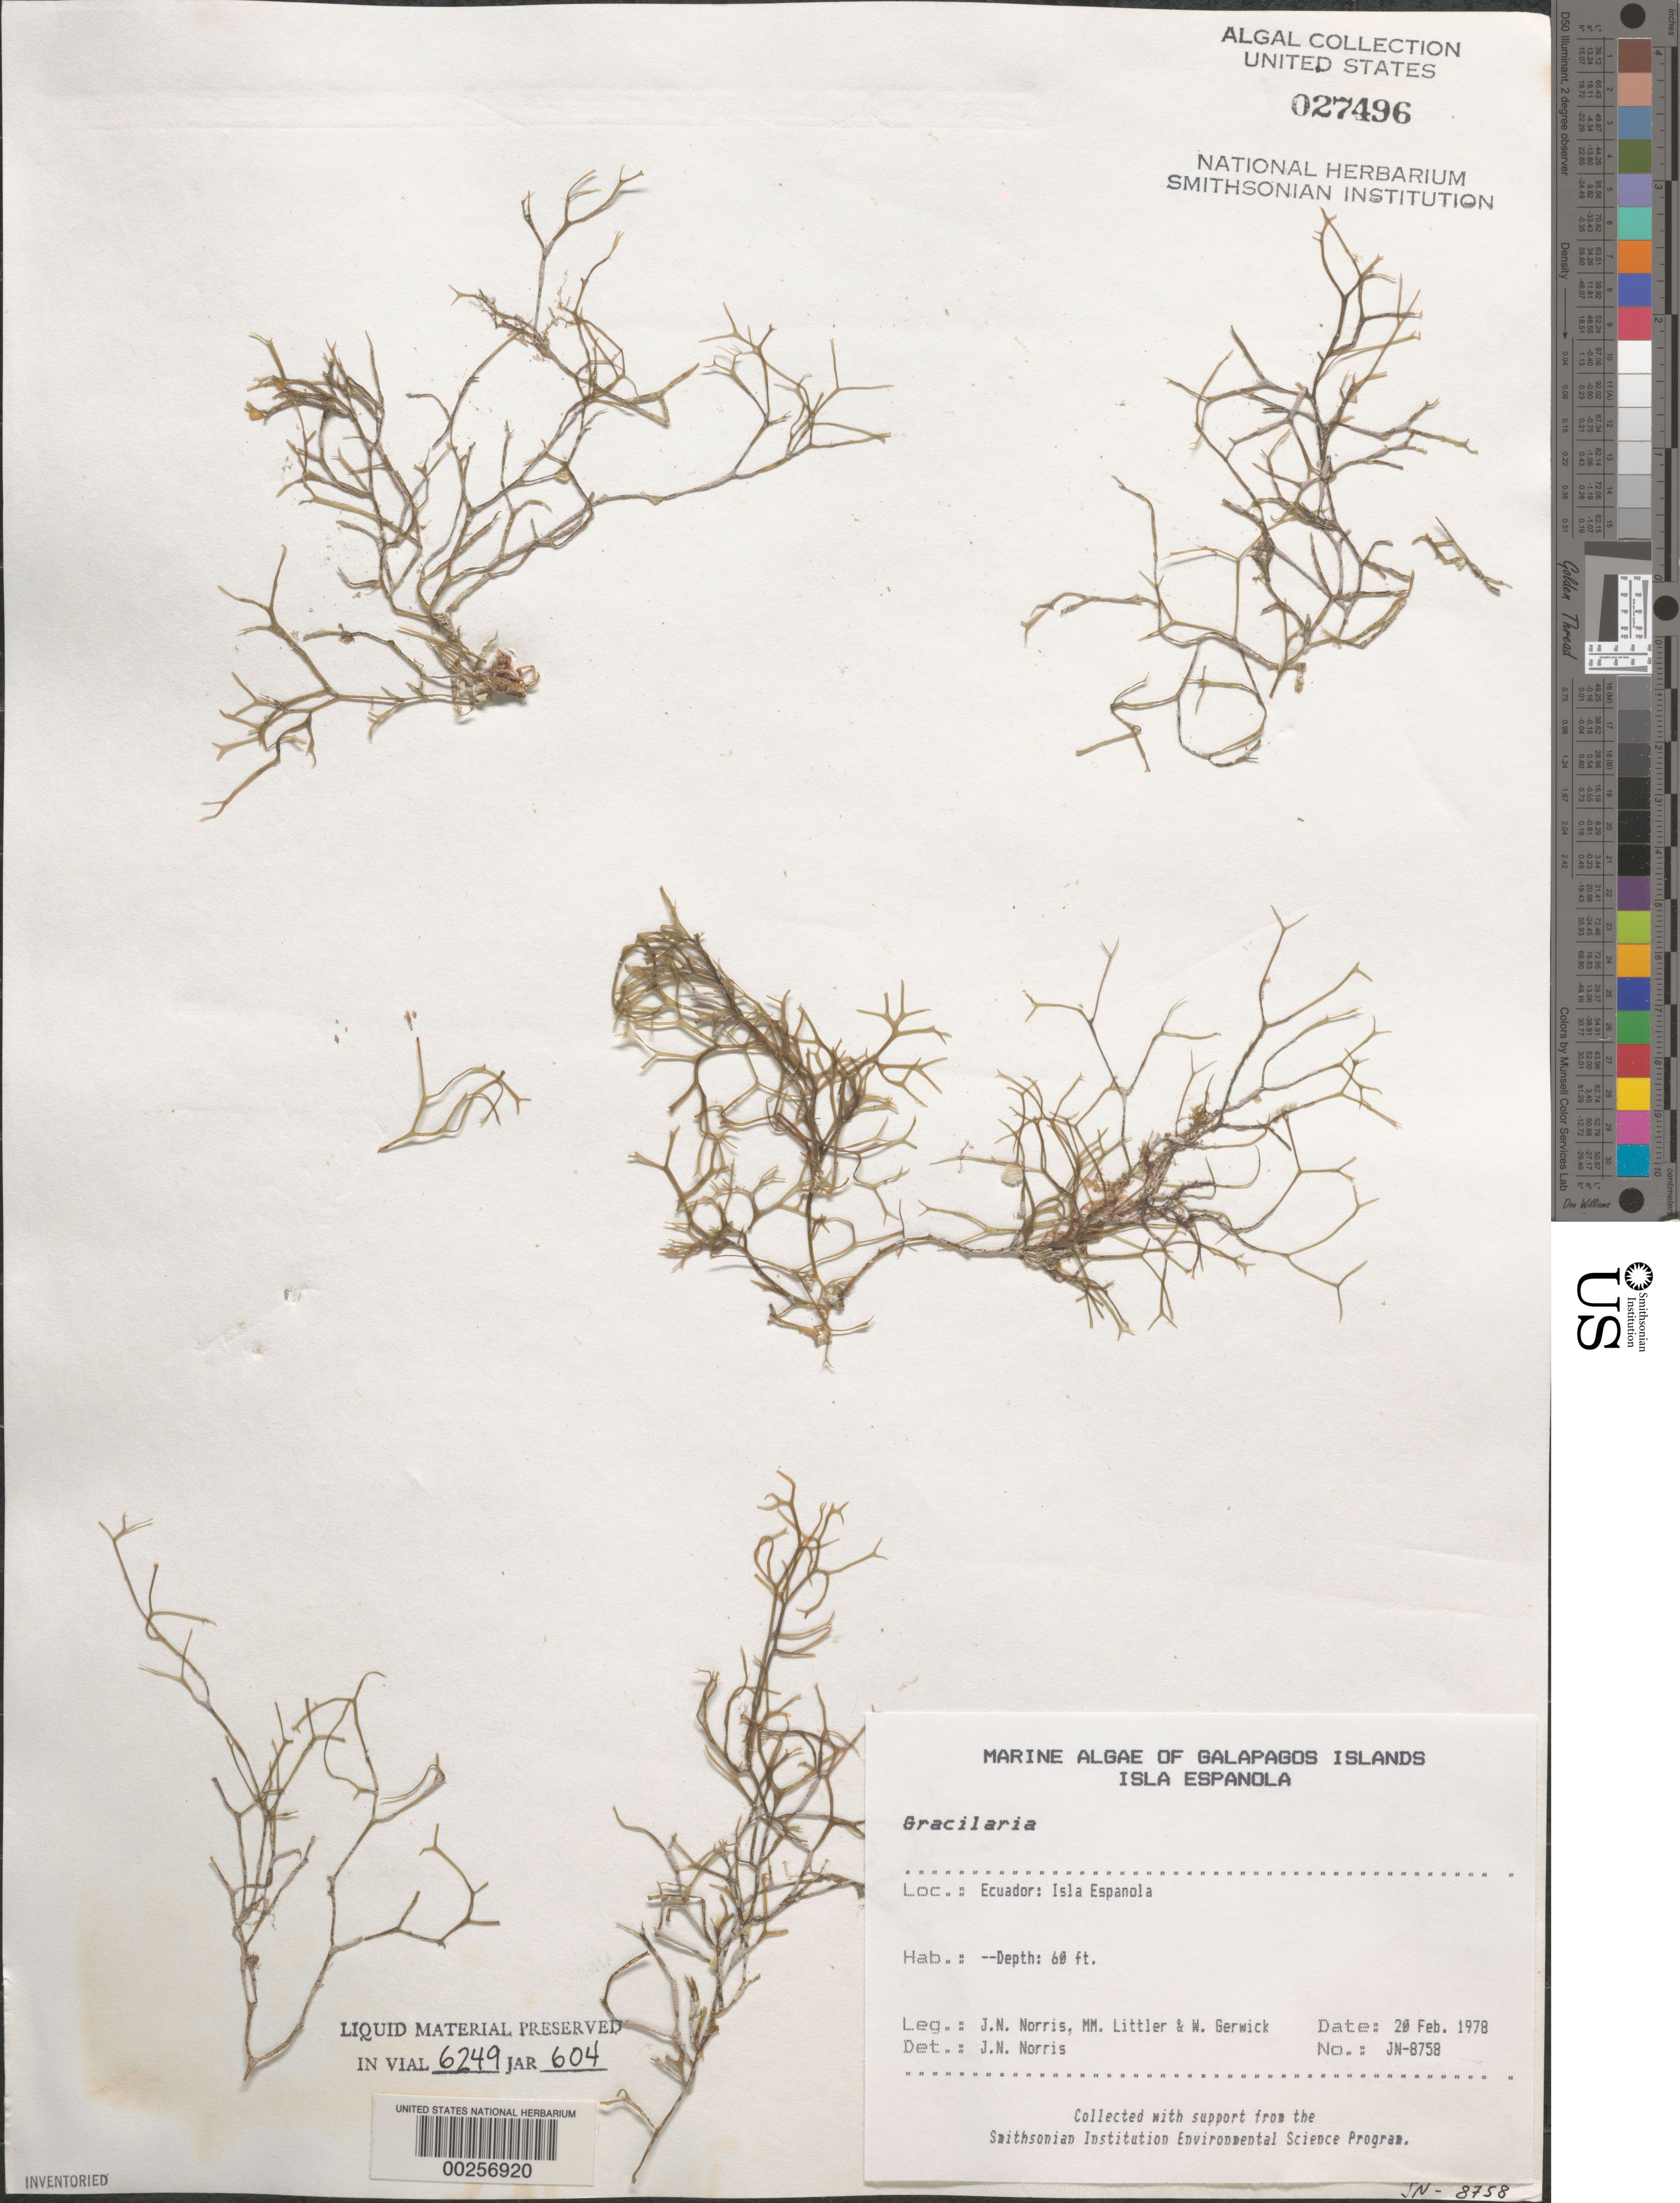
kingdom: Plantae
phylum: Rhodophyta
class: Florideophyceae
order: Gracilariales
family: Gracilariaceae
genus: Gracilaria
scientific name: Gracilaria sp.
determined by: Norris, James N.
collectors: J. N. Norris, M. M. Littler & W. Gerwick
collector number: JN-8758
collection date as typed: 20 Feb 1978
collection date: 1978-02-20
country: Ecuador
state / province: Colón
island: Española [Hood]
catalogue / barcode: US 27496